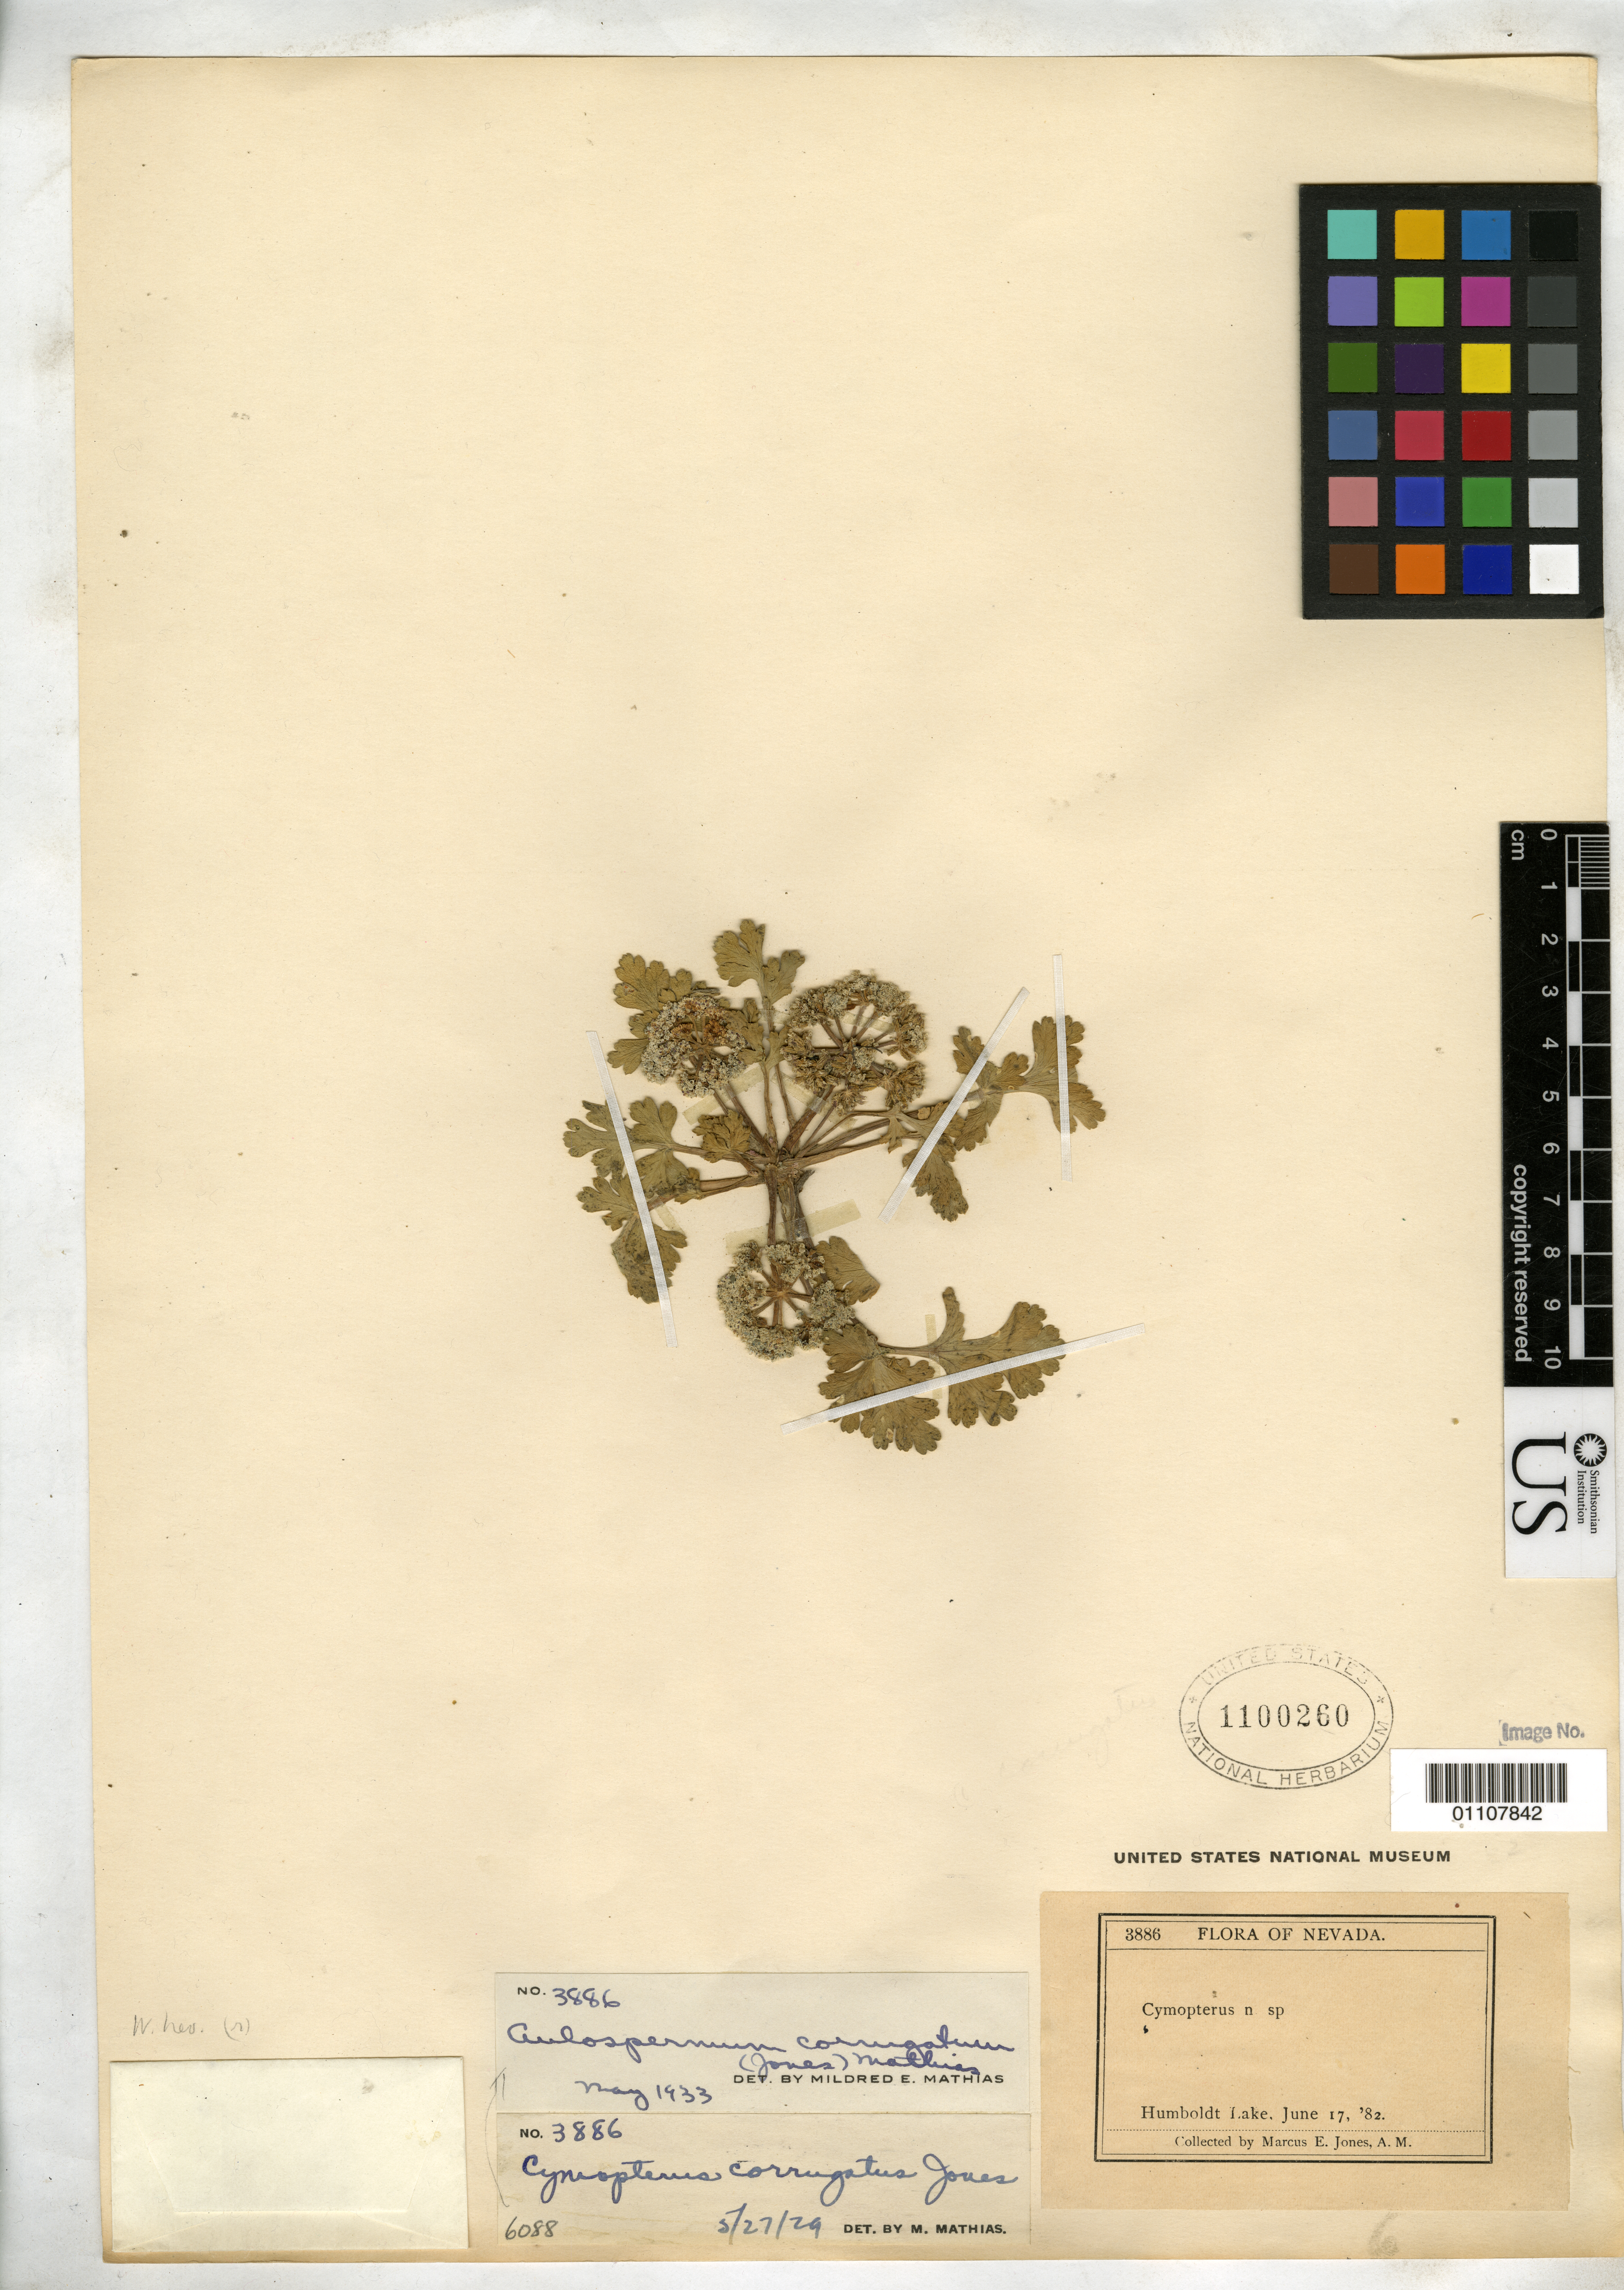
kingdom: Plantae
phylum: Tracheophyta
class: Magnoliopsida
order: Apiales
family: Apiaceae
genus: Cymopterus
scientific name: Cymopterus corrugatus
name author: M.E. Jones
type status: Syntype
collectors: M. E. Jones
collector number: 3886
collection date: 1882-06-17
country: United States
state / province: Nevada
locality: Humboldt Llake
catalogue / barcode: US 1100260